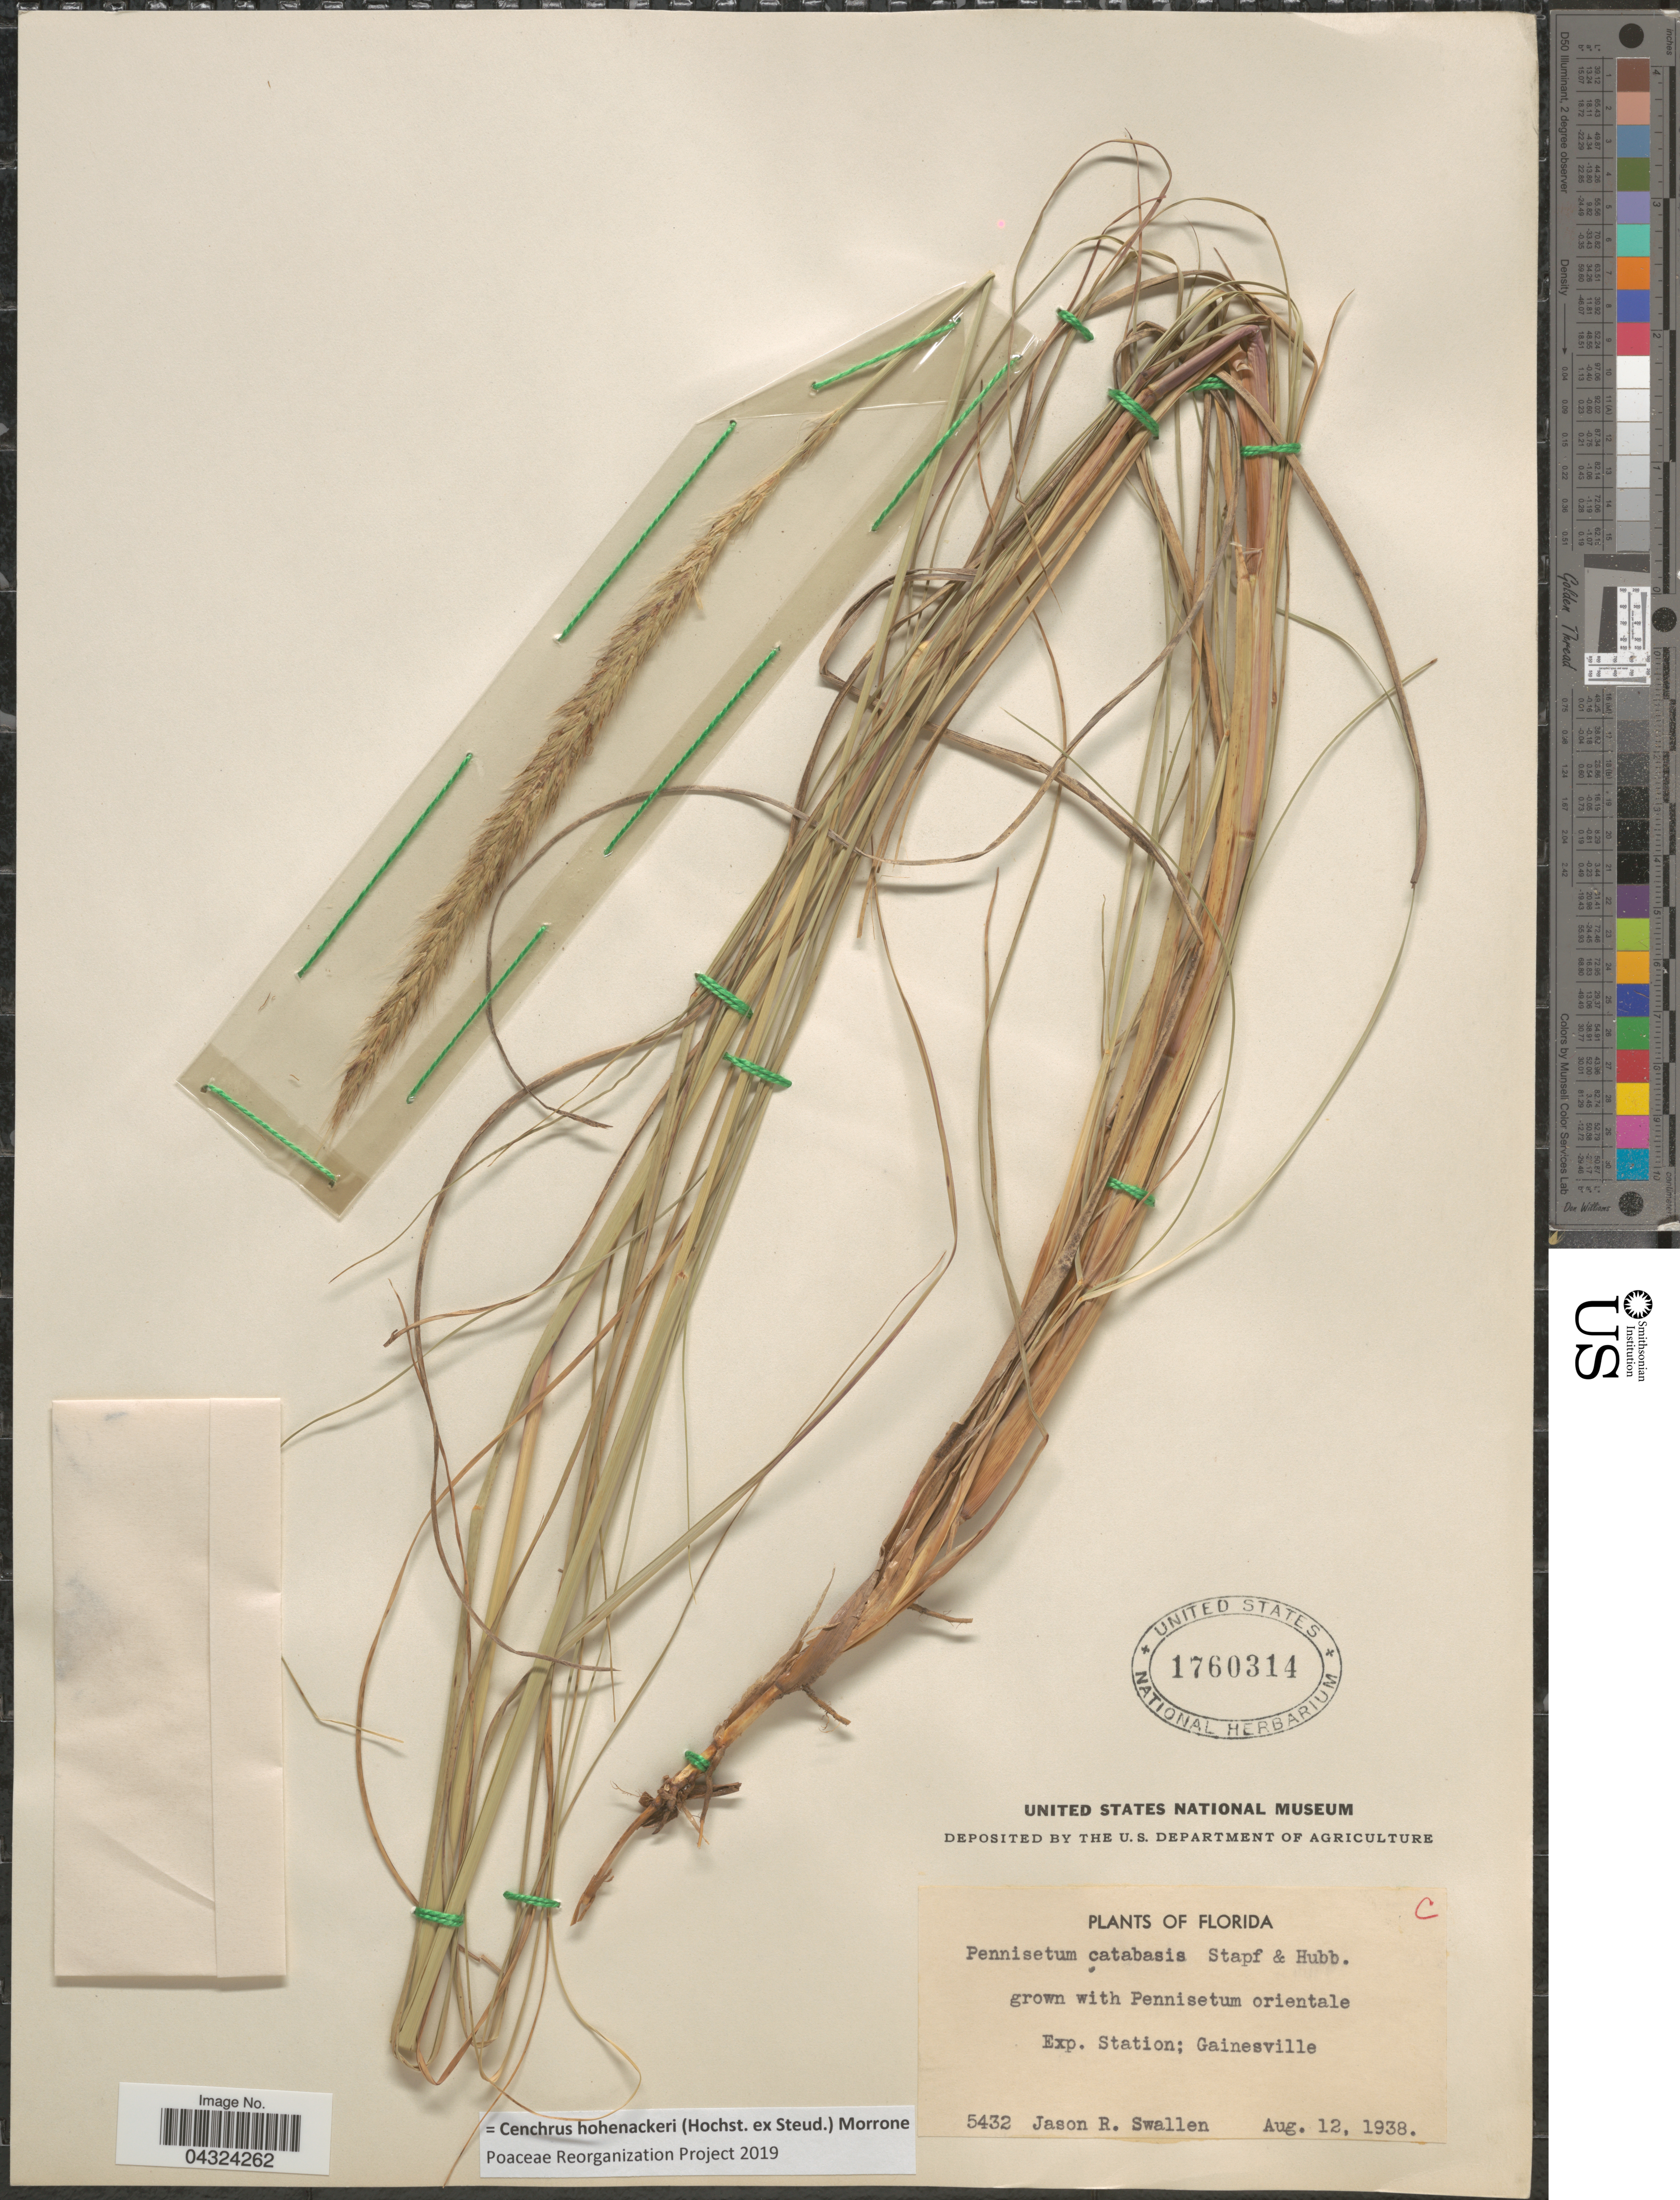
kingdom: Plantae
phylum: Tracheophyta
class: Liliopsida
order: Poales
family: Poaceae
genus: Cenchrus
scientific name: Cenchrus hohenackeri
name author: (Hochst. ex Steud.) Morrone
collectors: J. R. Swallen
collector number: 5432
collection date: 1938-08-12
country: United States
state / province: Florida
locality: Exp. Station; Gainesville.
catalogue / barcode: US 1760314